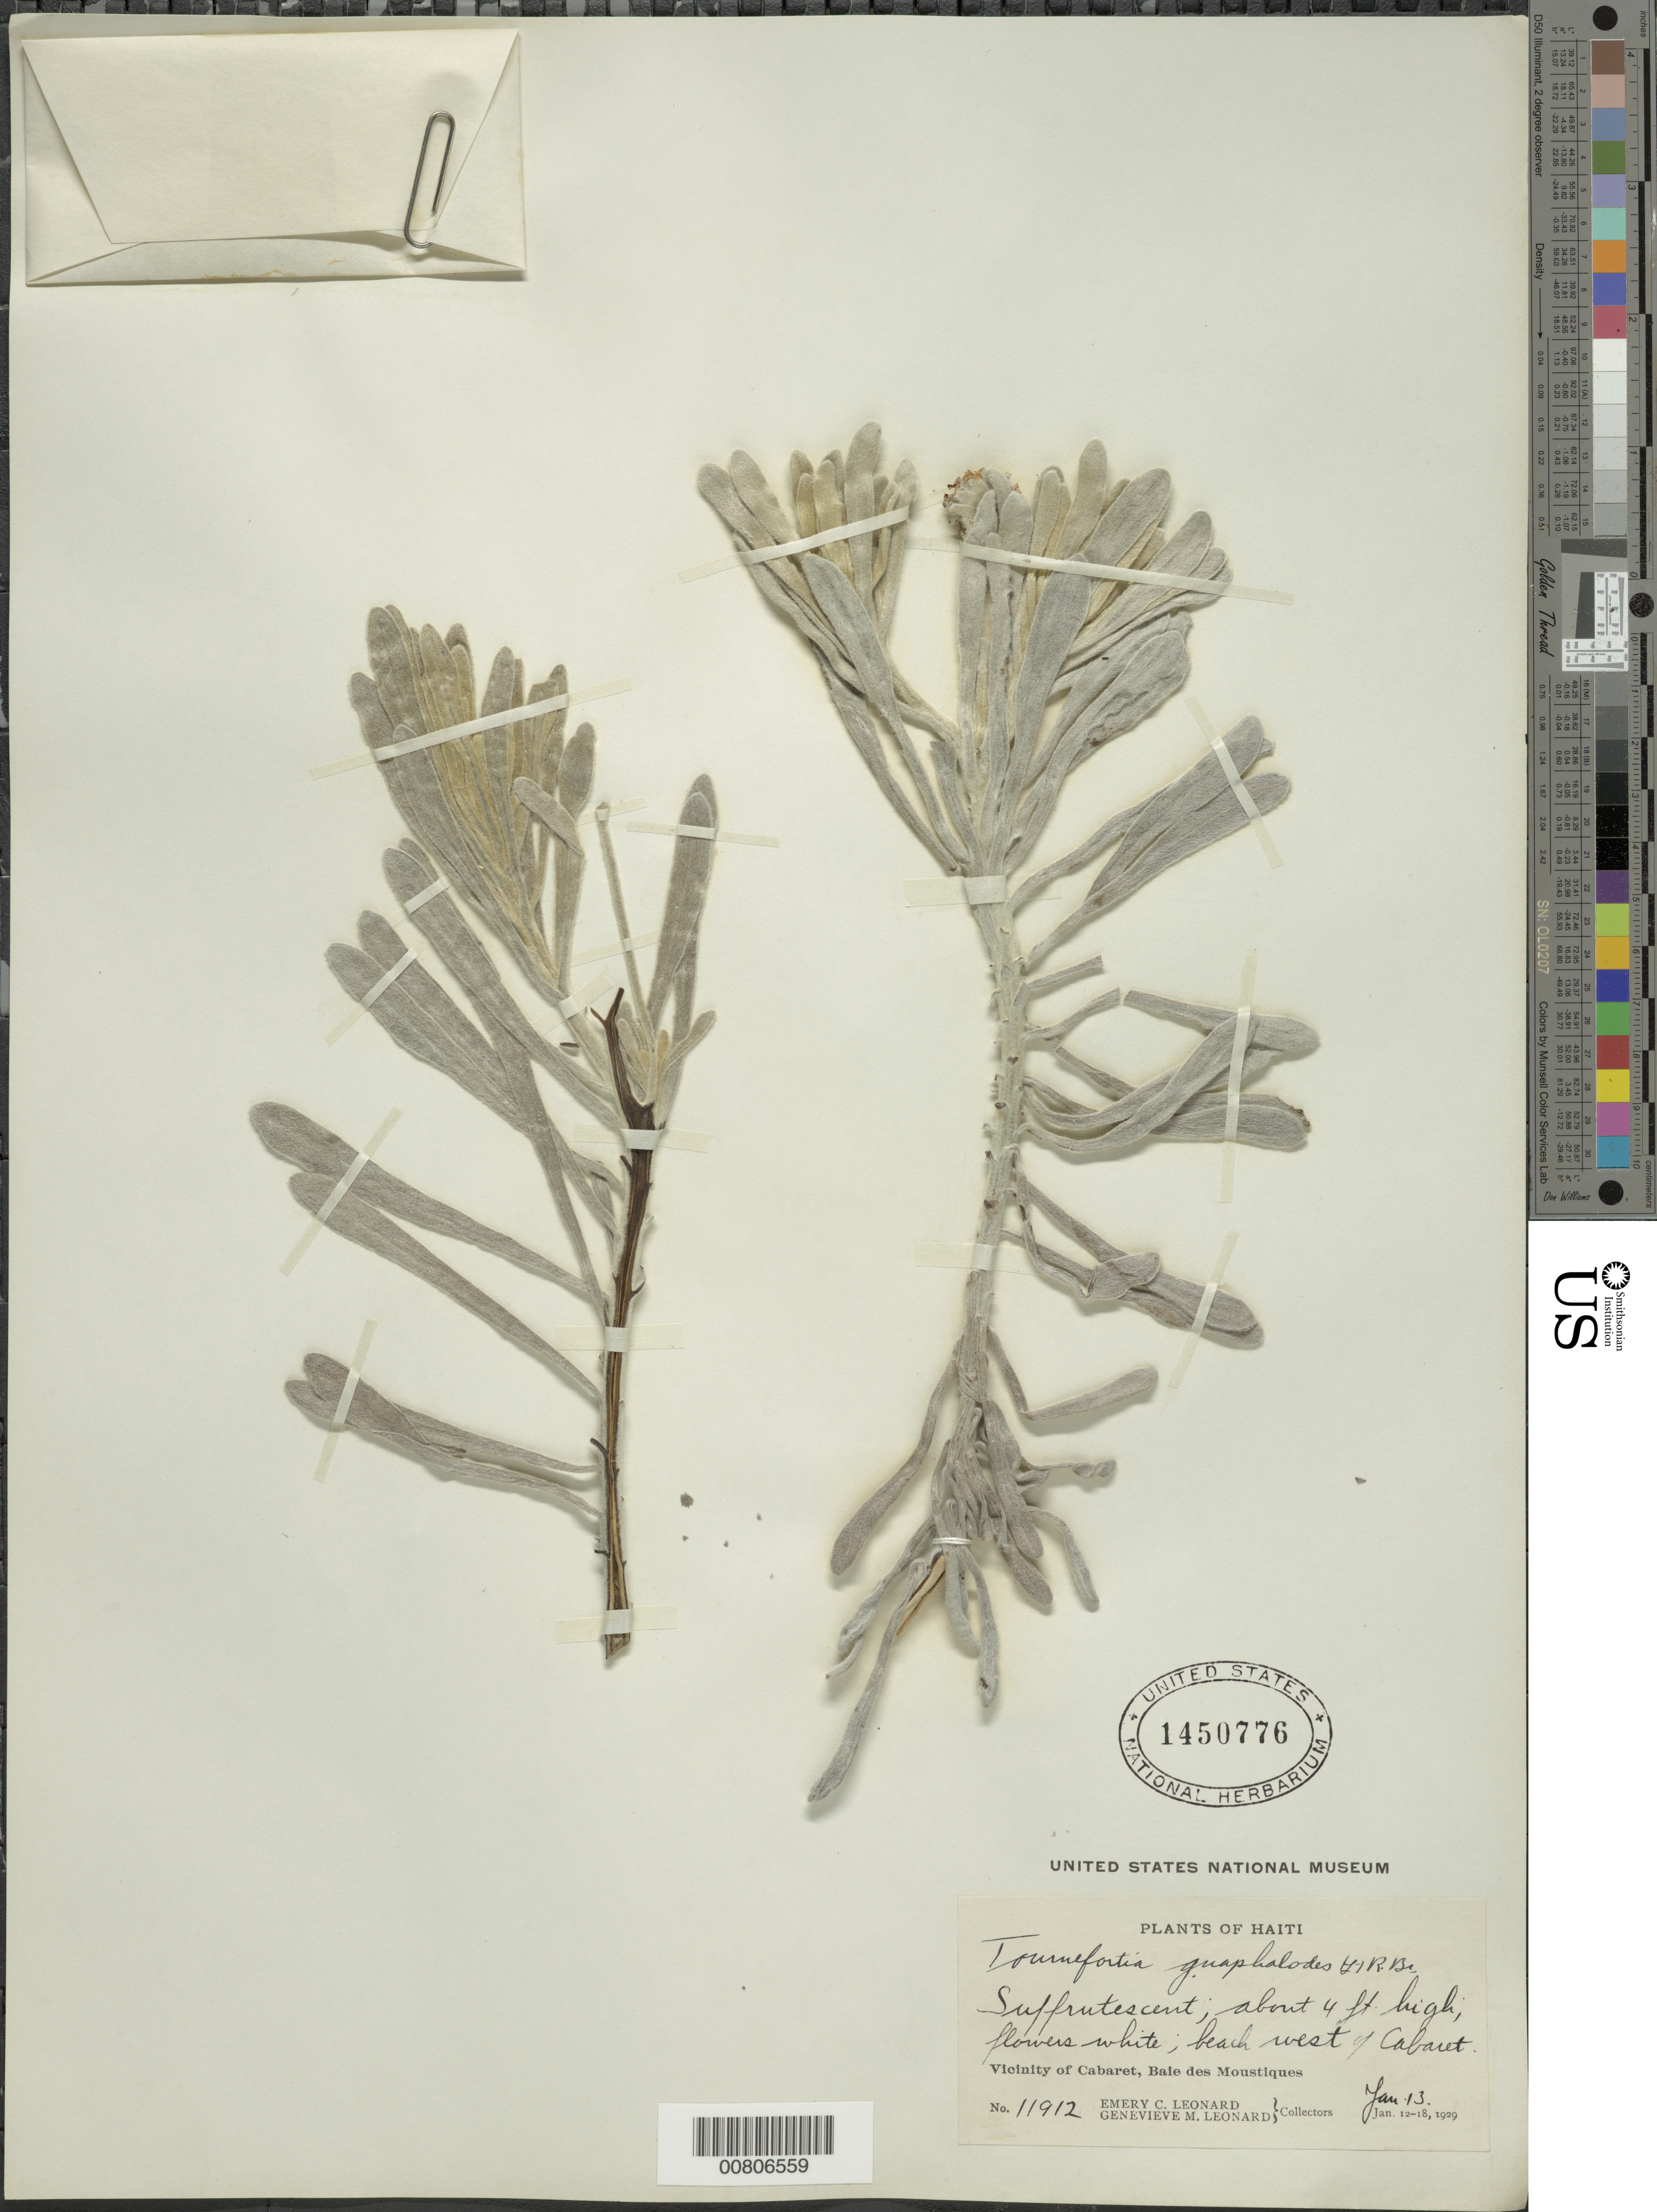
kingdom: Plantae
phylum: Tracheophyta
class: Magnoliopsida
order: Boraginales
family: Heliotropiaceae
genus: Tournefortia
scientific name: Tournefortia gnaphalodes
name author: (L.) R. Br.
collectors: E. C. Leonard & G. M. Leonard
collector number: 11912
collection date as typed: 13 Jan 1929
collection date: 1929-01-13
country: Haiti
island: Hispaniola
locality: Cabaret, W of; Baie des Moustiques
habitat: Beach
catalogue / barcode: US 1450776